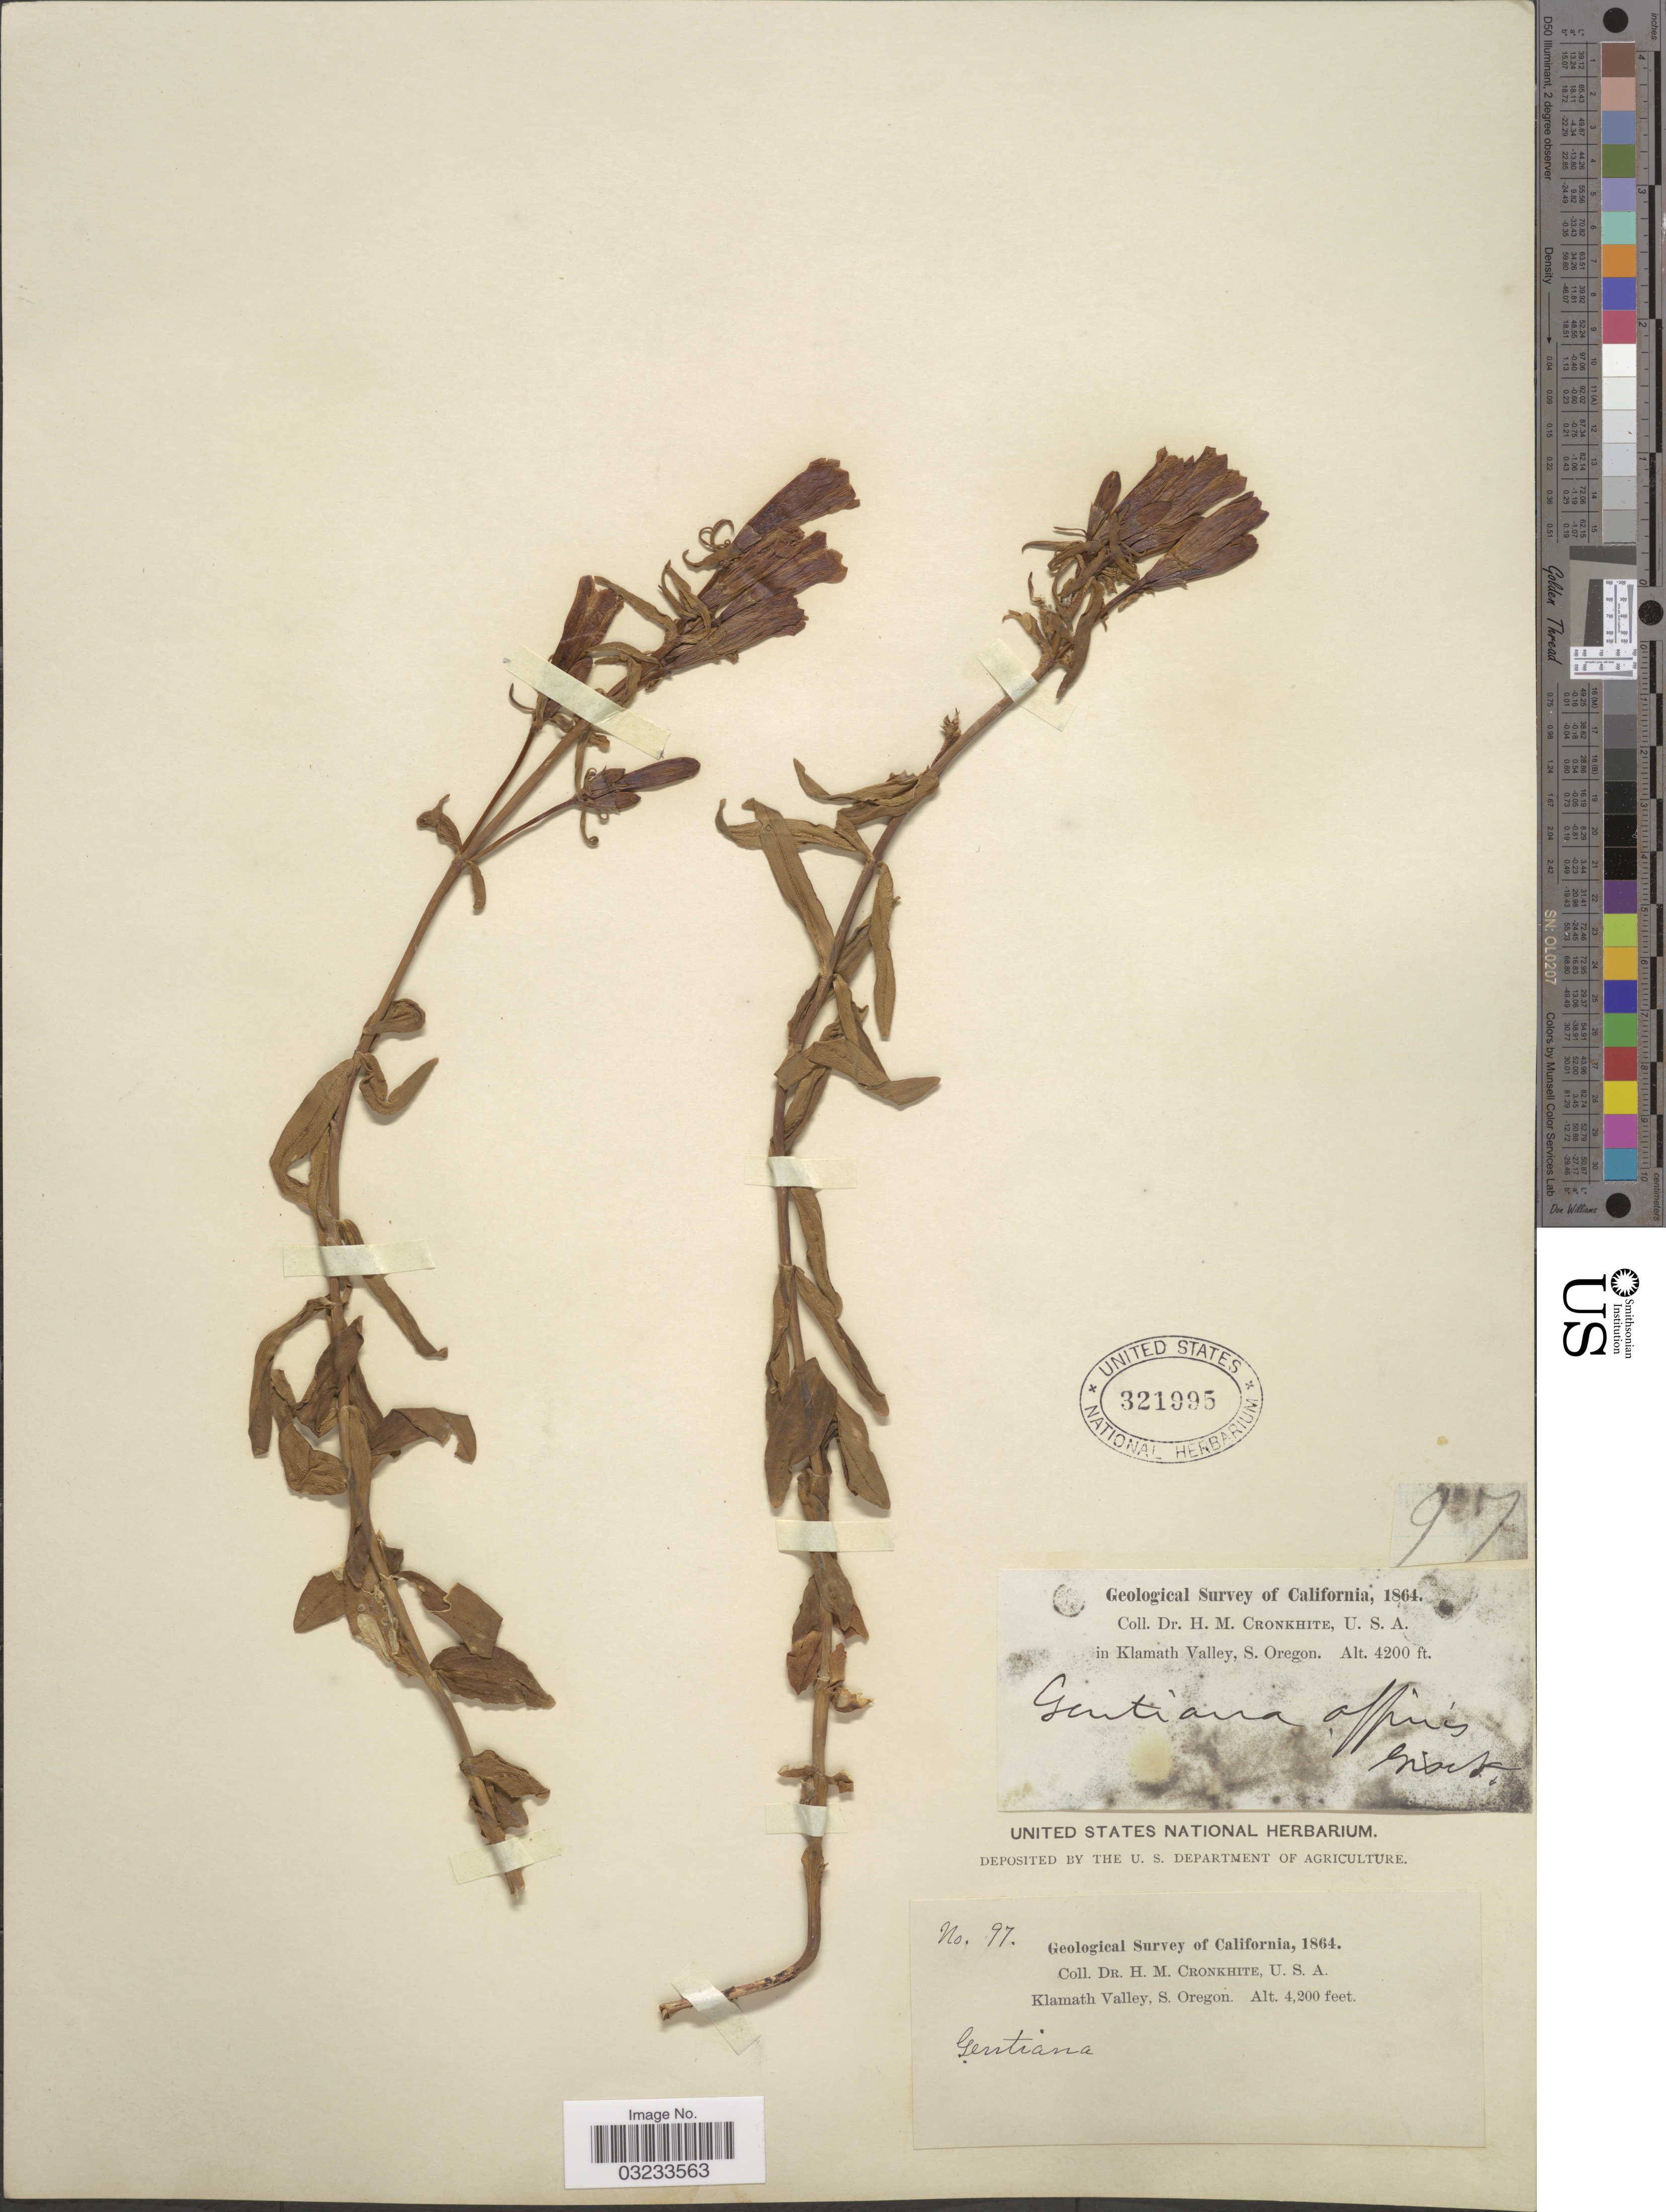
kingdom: Plantae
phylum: Tracheophyta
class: Magnoliopsida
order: Gentianales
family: Gentianaceae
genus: Gentiana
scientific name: Gentiana affinis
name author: Griseb.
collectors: H. M. Cronkhite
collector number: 97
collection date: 1864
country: United States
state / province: California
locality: Klamath Valley, S. Oregon.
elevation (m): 1280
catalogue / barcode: US 321995